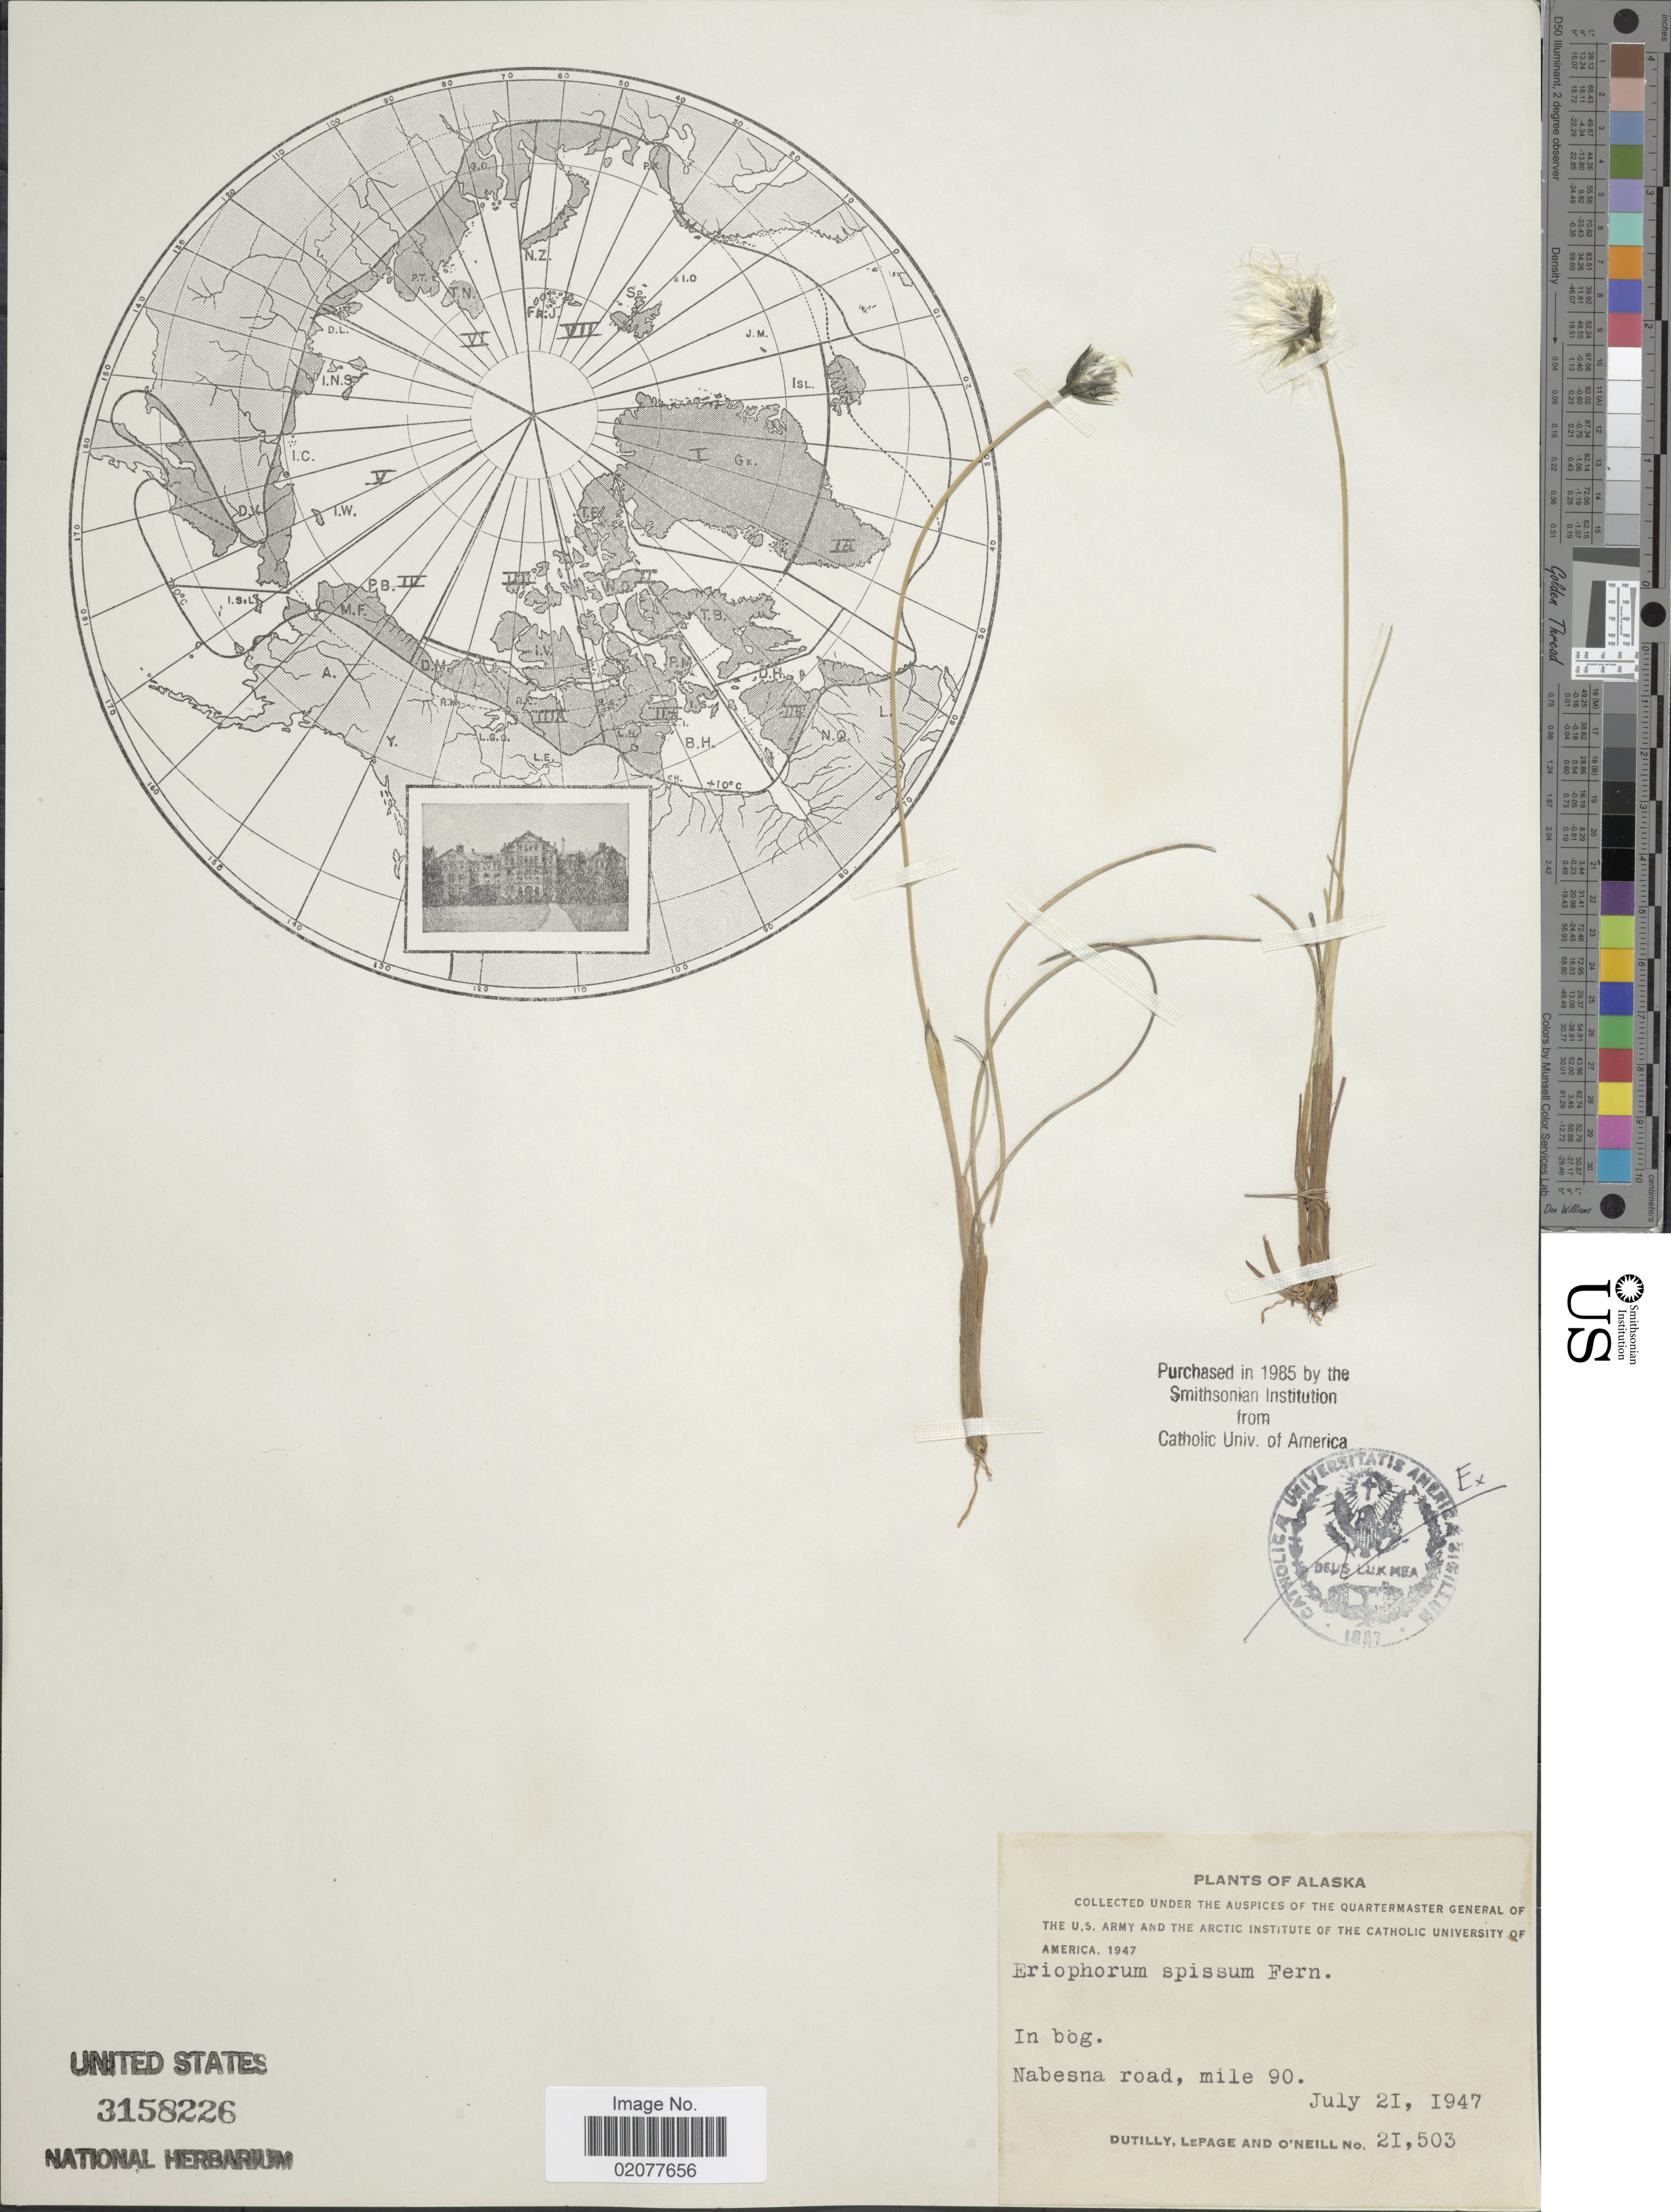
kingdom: Plantae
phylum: Tracheophyta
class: Liliopsida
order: Poales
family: Cyperaceae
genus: Eriophorum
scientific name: Eriophorum spissum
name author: Fernald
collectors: -. Dutilly, -. LePage & O' Neill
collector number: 21503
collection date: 1947-07-21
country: United States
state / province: Alaska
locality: Alaska, Nabesna road, mile 90.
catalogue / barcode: US 3158226